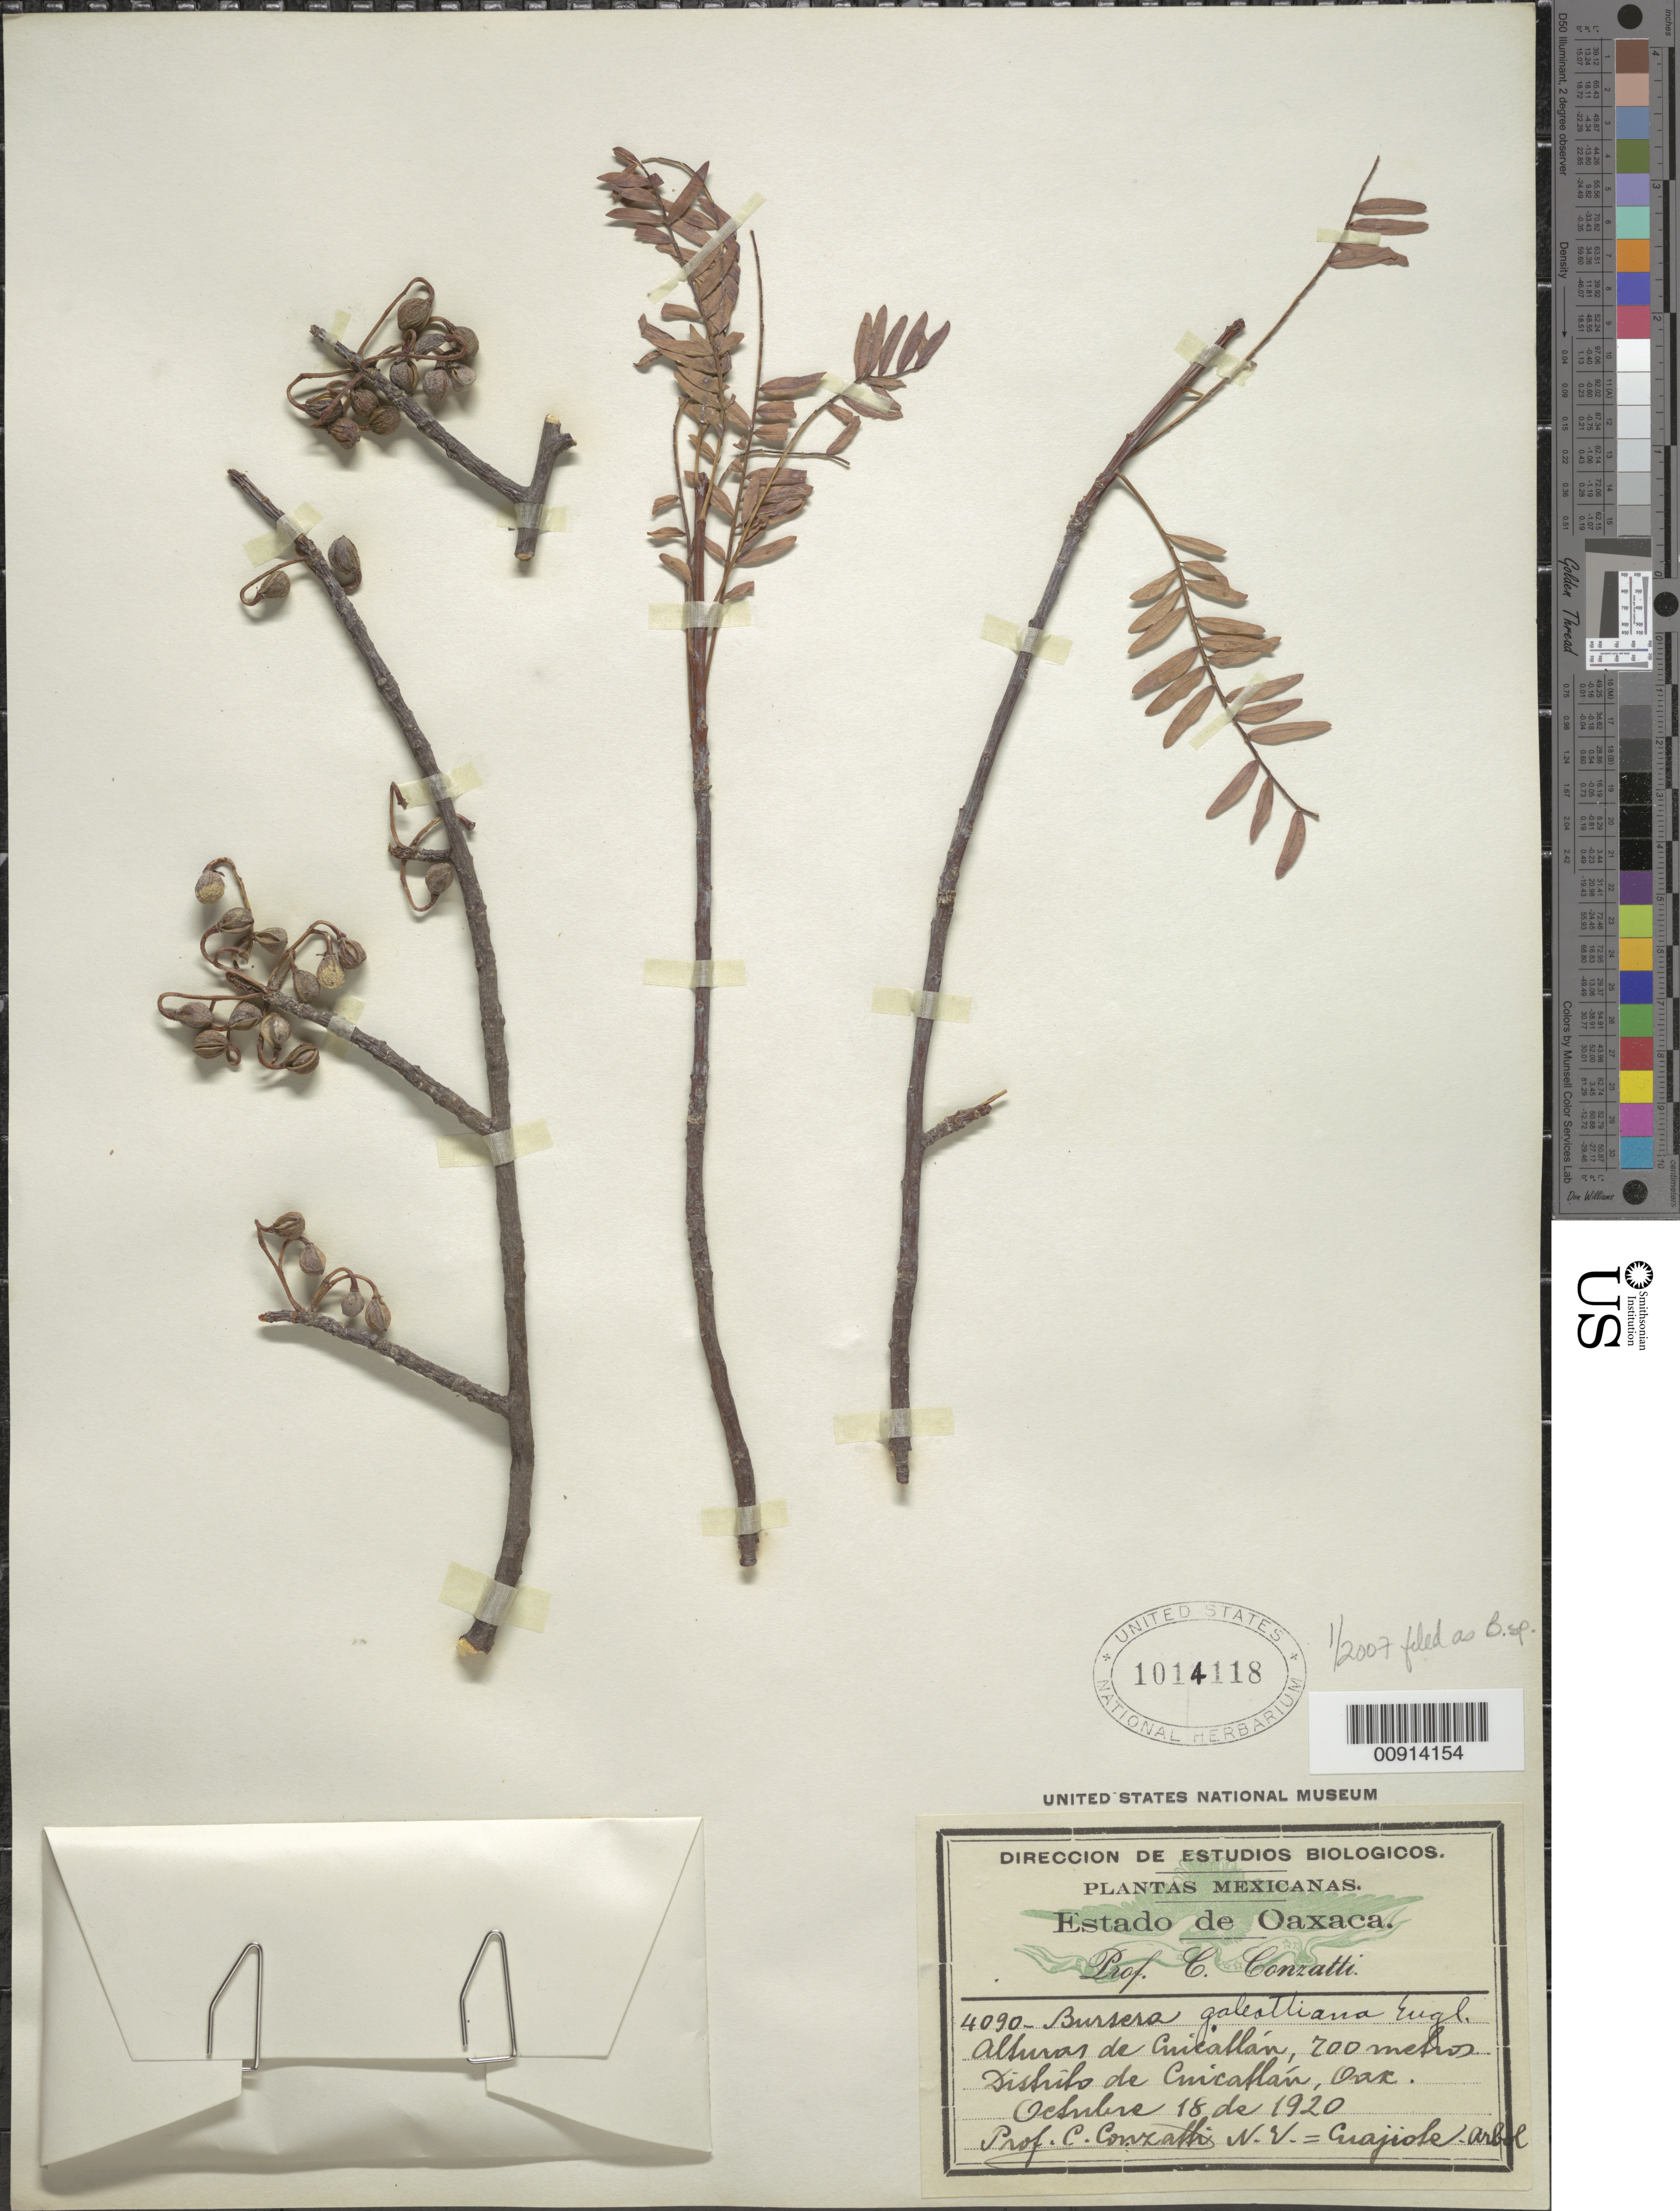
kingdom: Plantae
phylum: Tracheophyta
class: Magnoliopsida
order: Sapindales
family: Burseraceae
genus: Bursera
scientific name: Bursera sp.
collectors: C. Conzatti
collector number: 4090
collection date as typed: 18 Oct 1920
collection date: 1920-10-18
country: Mexico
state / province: Oaxaca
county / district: Cuicatlán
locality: Alturas de Cuicatlán, Distrito de Cuicatlán, Oaxaca.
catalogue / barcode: US 1014118